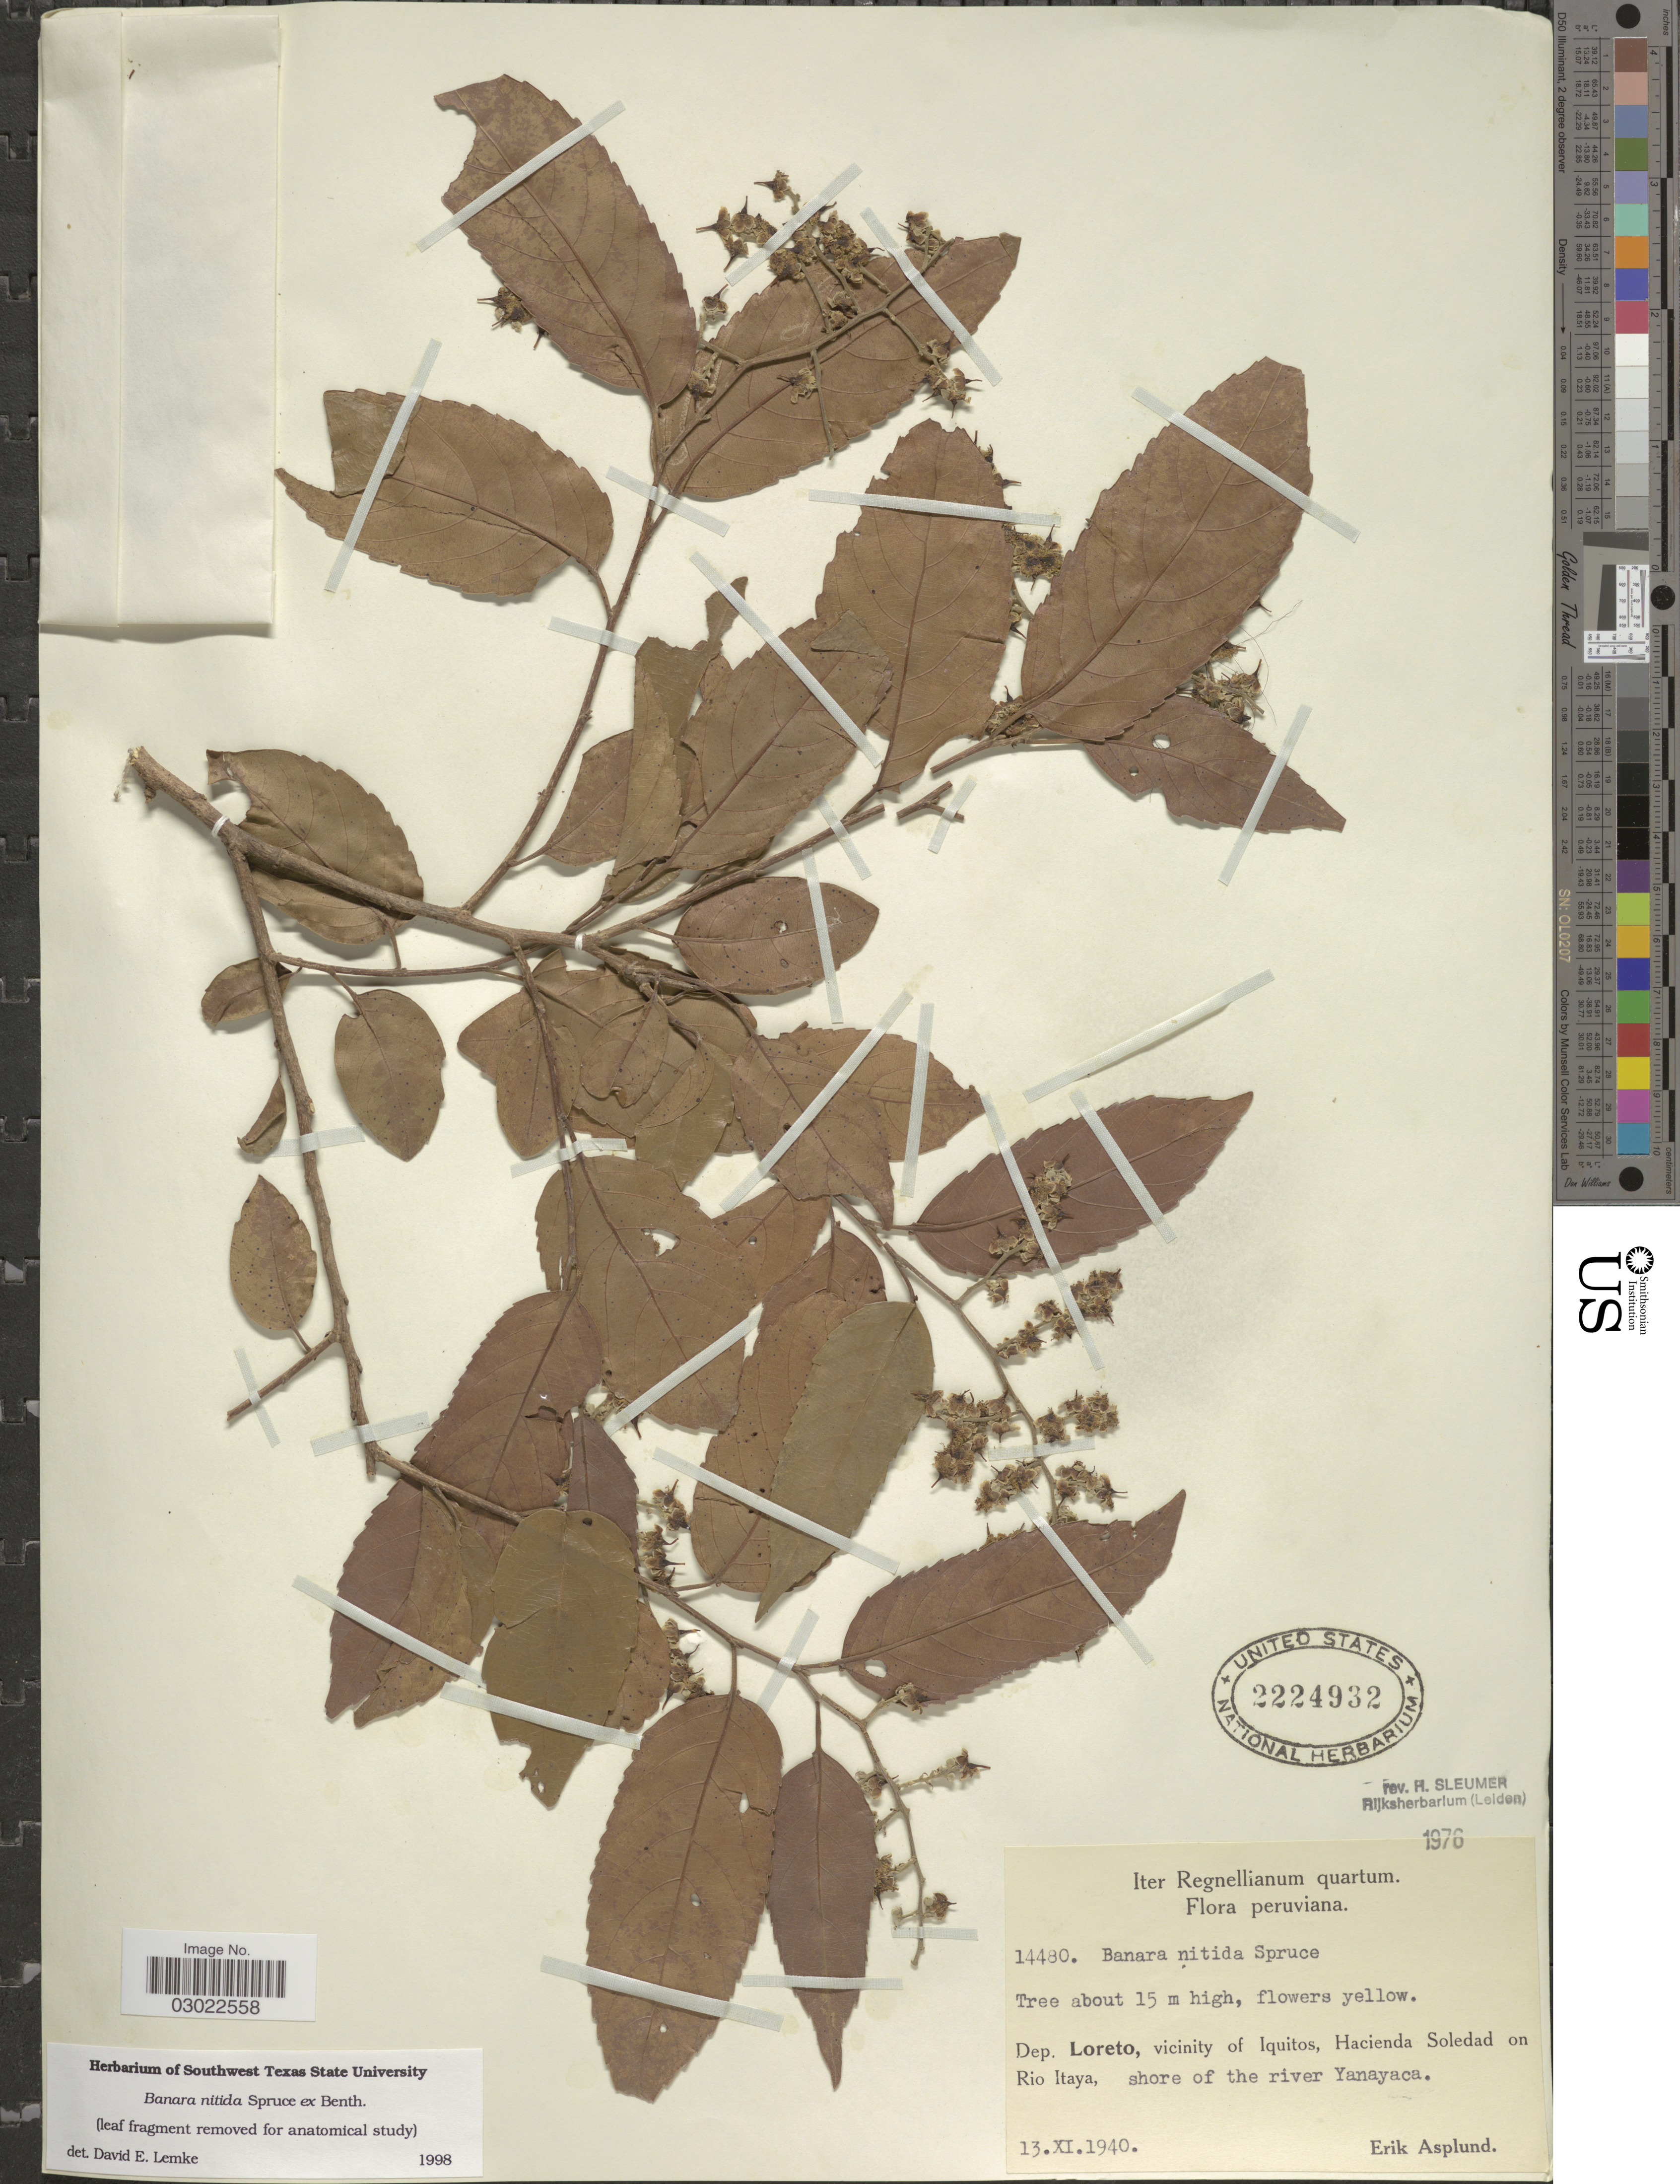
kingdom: Plantae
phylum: Tracheophyta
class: Magnoliopsida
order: Malpighiales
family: Salicaceae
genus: Banara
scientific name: Banara nitida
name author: Spruce ex Benth.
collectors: E. Asplund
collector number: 14480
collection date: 1940-11-13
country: Peru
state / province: Loreto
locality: Dep. Loreto, vicinity of Iquitos, Hacienda Soledad on Rio Itaya, shore of the river Yanayaca.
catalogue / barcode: US 2224932